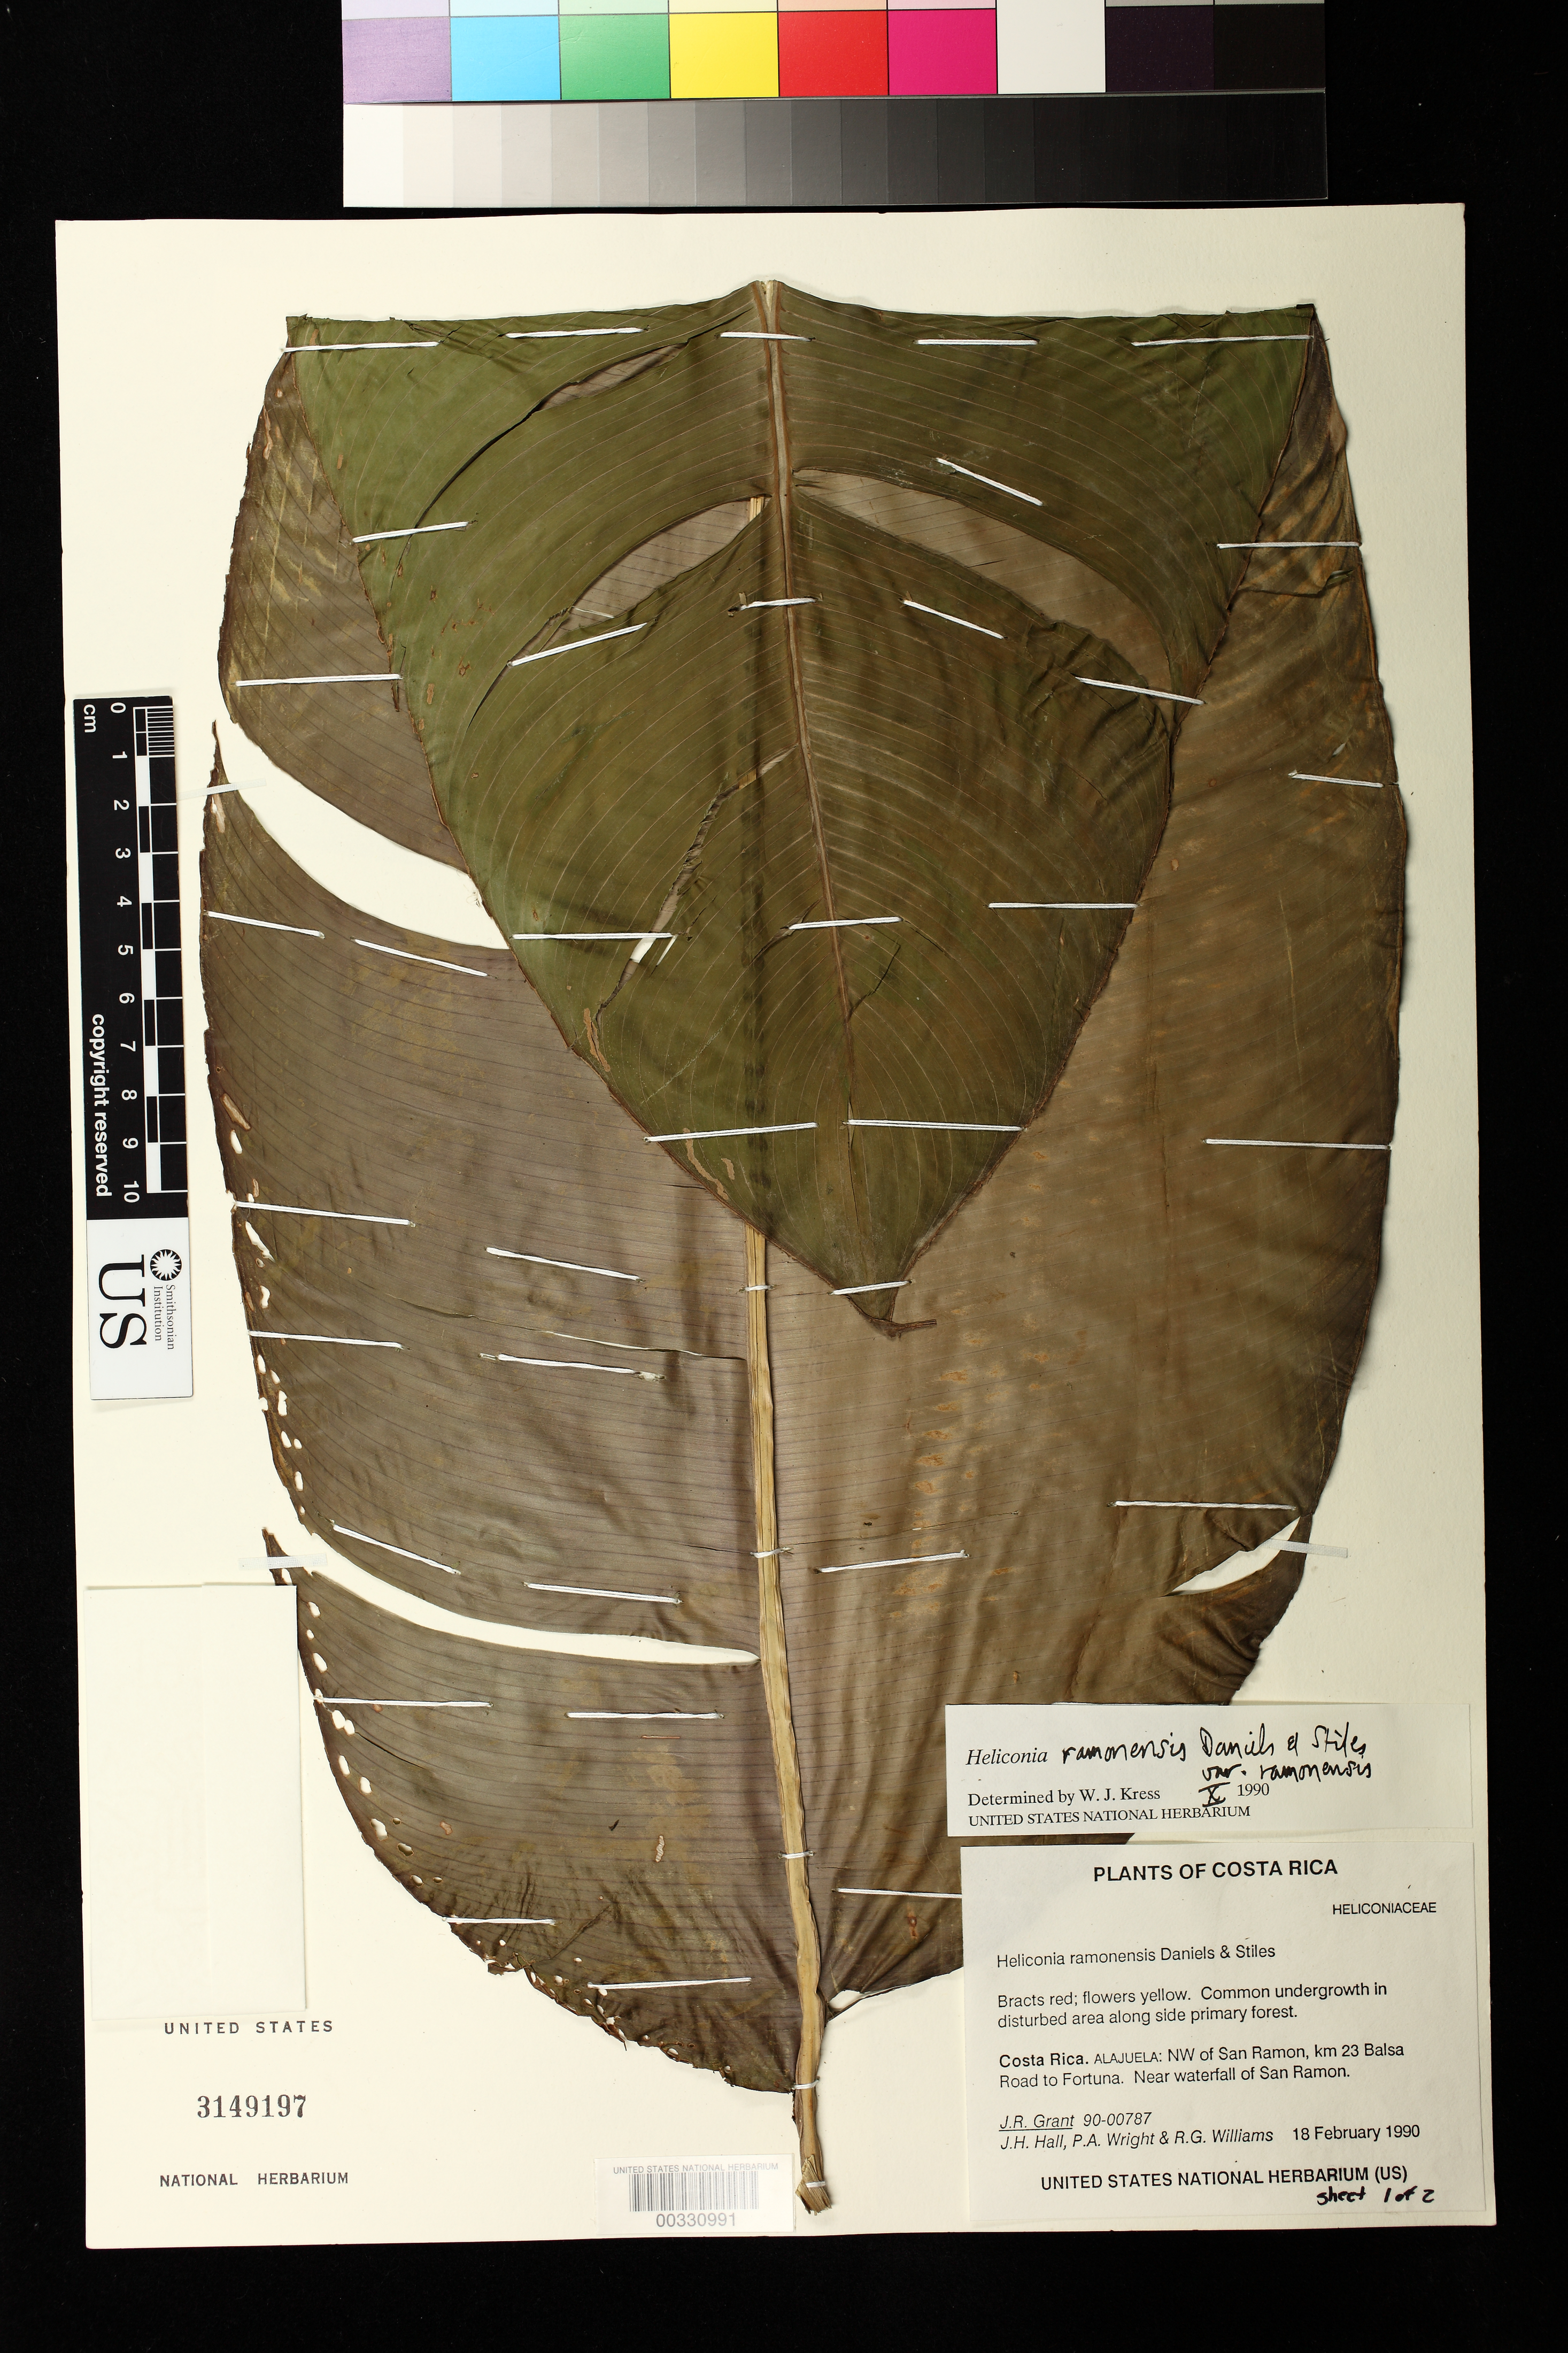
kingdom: Plantae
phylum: Tracheophyta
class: Liliopsida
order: Zingiberales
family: Heliconiaceae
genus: Heliconia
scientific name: Heliconia ramonensis var. ramonensis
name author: G.S. Daniels & F.G. Stiles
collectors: J. R. Grant, J. Hall, P. A. Wright & R. G. Williams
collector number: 90-00787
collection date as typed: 18 Feb 1990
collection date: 1990-02-18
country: Costa Rica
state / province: Alajuela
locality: NW of San Ramon, km 23 Balsa road to Fortuna, near waterfall of San Ramon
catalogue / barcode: US 3149197